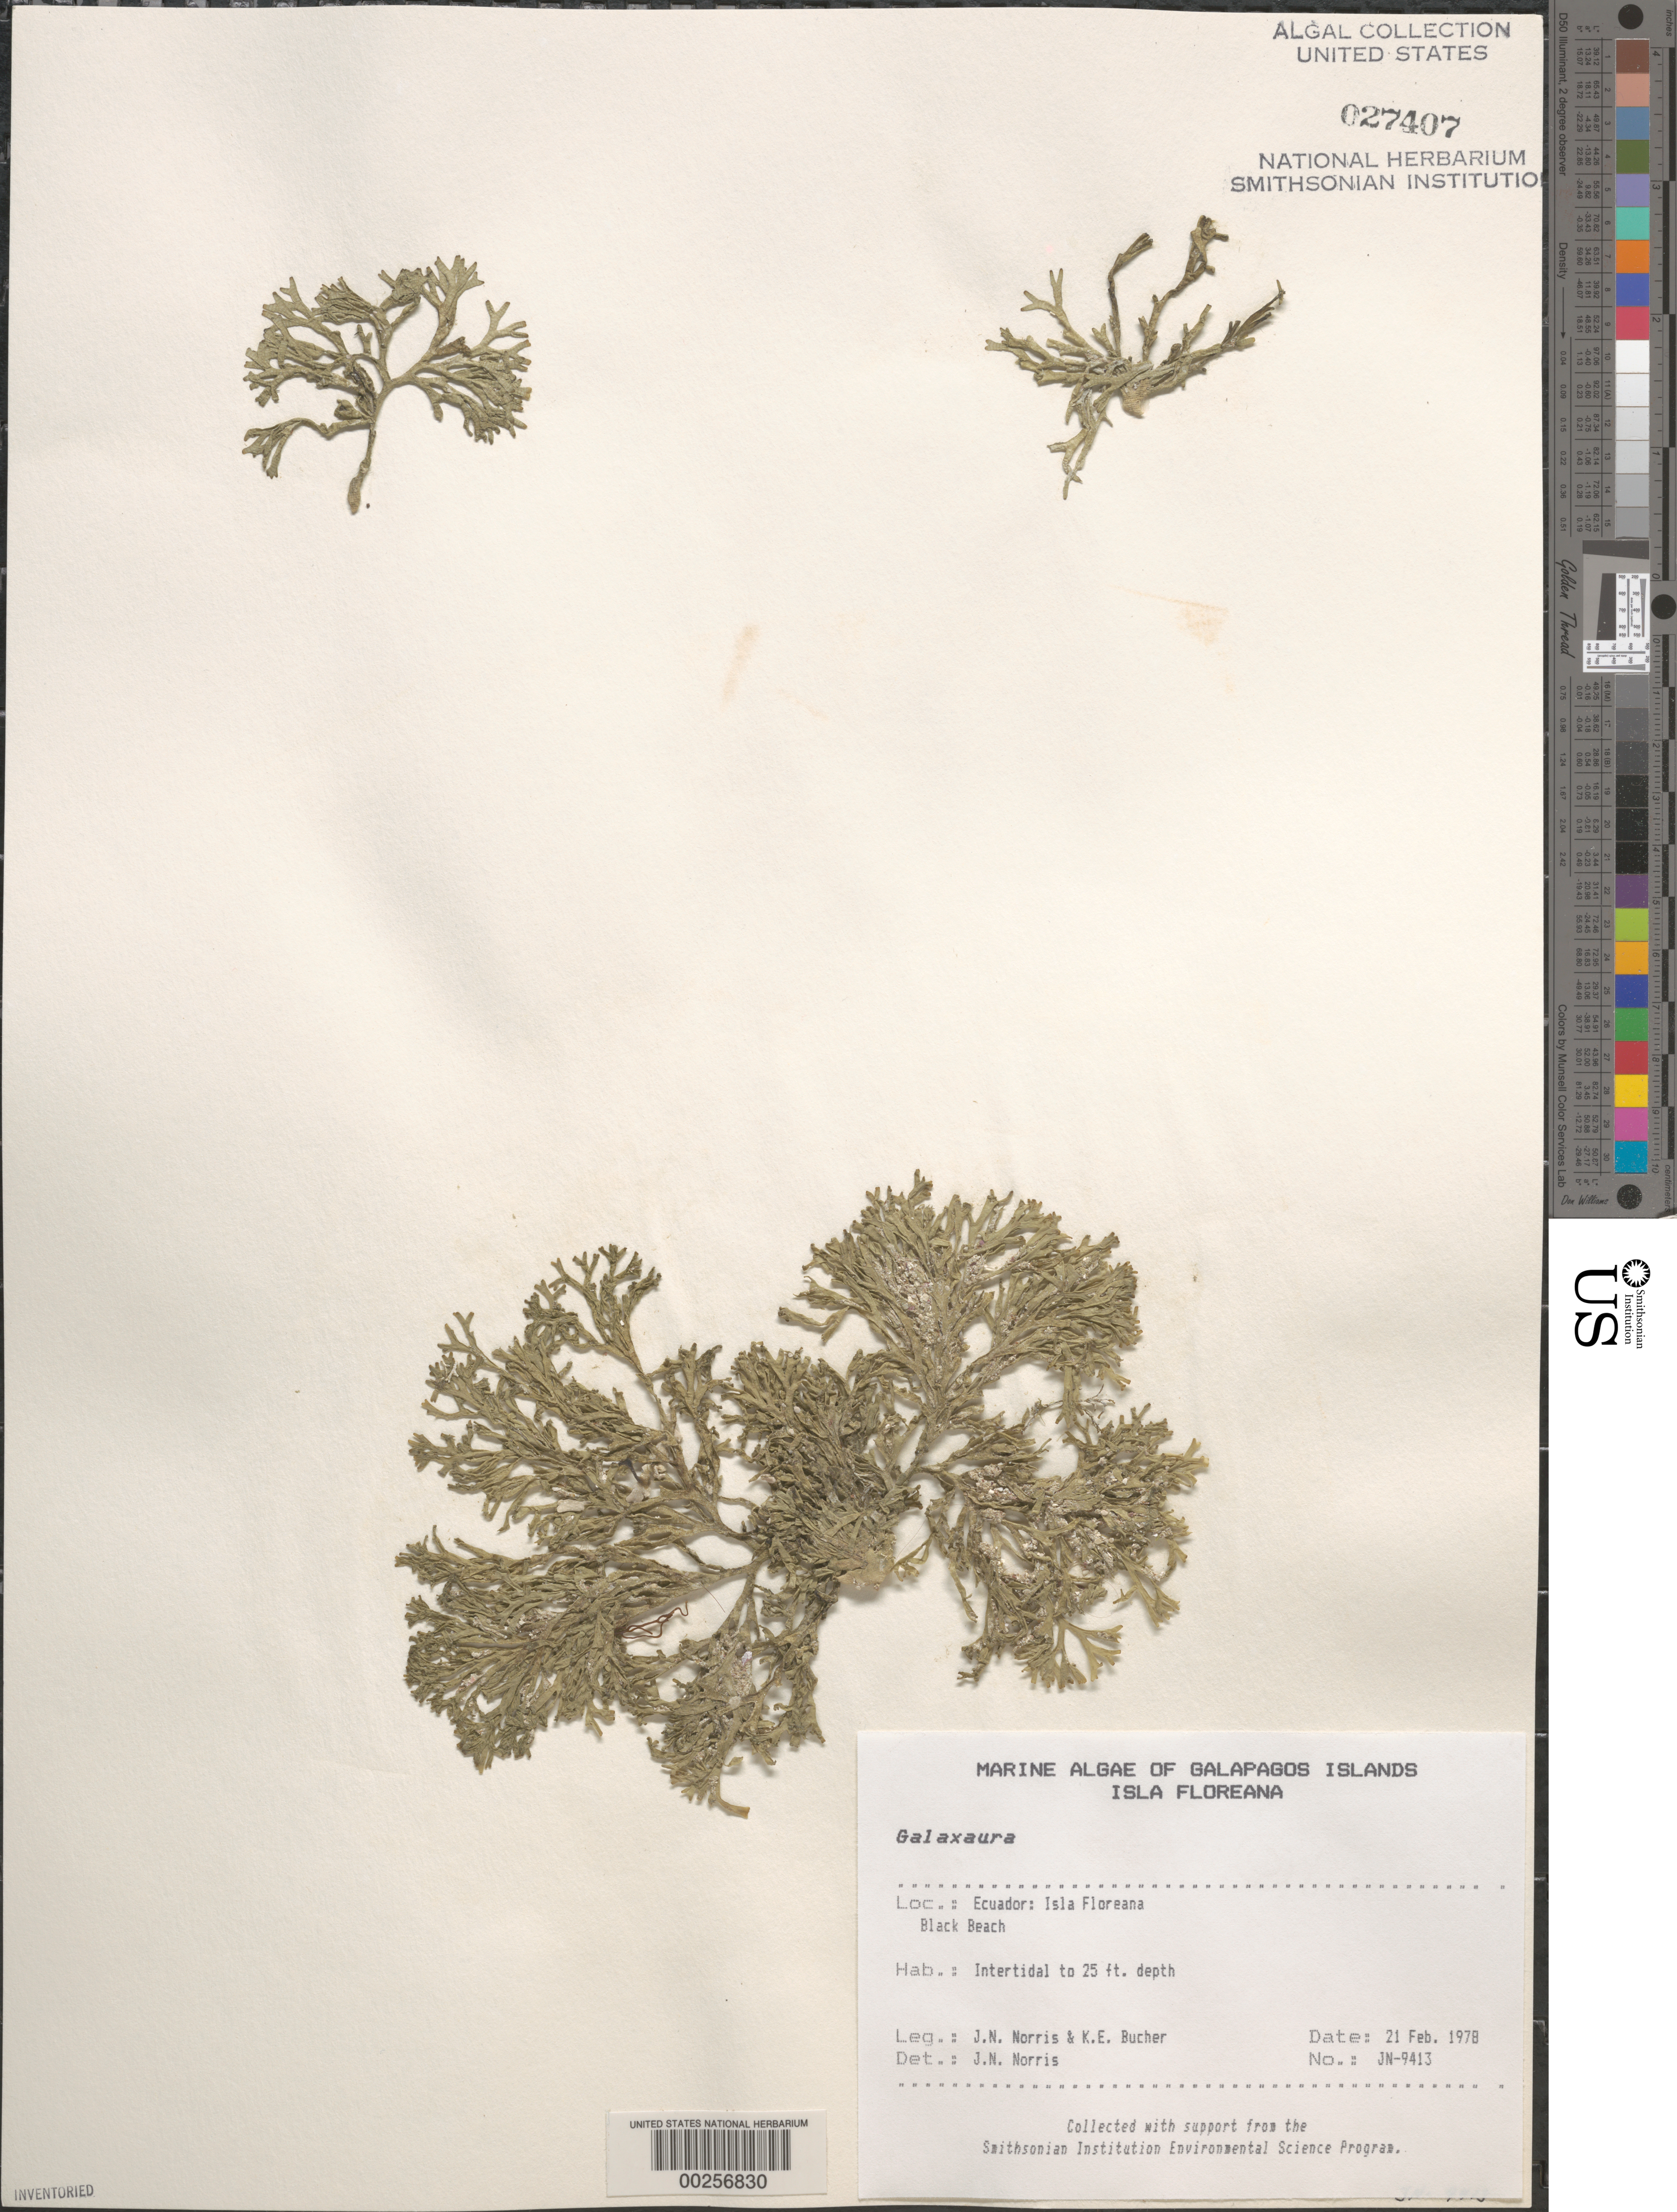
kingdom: Plantae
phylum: Rhodophyta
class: Florideophyceae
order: Nemaliales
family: Galaxauraceae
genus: Galaxaura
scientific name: Galaxaura sp.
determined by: Norris, James N.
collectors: J. N. Norris & K. E. Bucher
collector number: JN-9413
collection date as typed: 21 Feb 1978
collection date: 1978-02-21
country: Ecuador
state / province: Colón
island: Floreana [Charles, Santa Maria]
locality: Black Beach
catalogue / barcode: US 27407